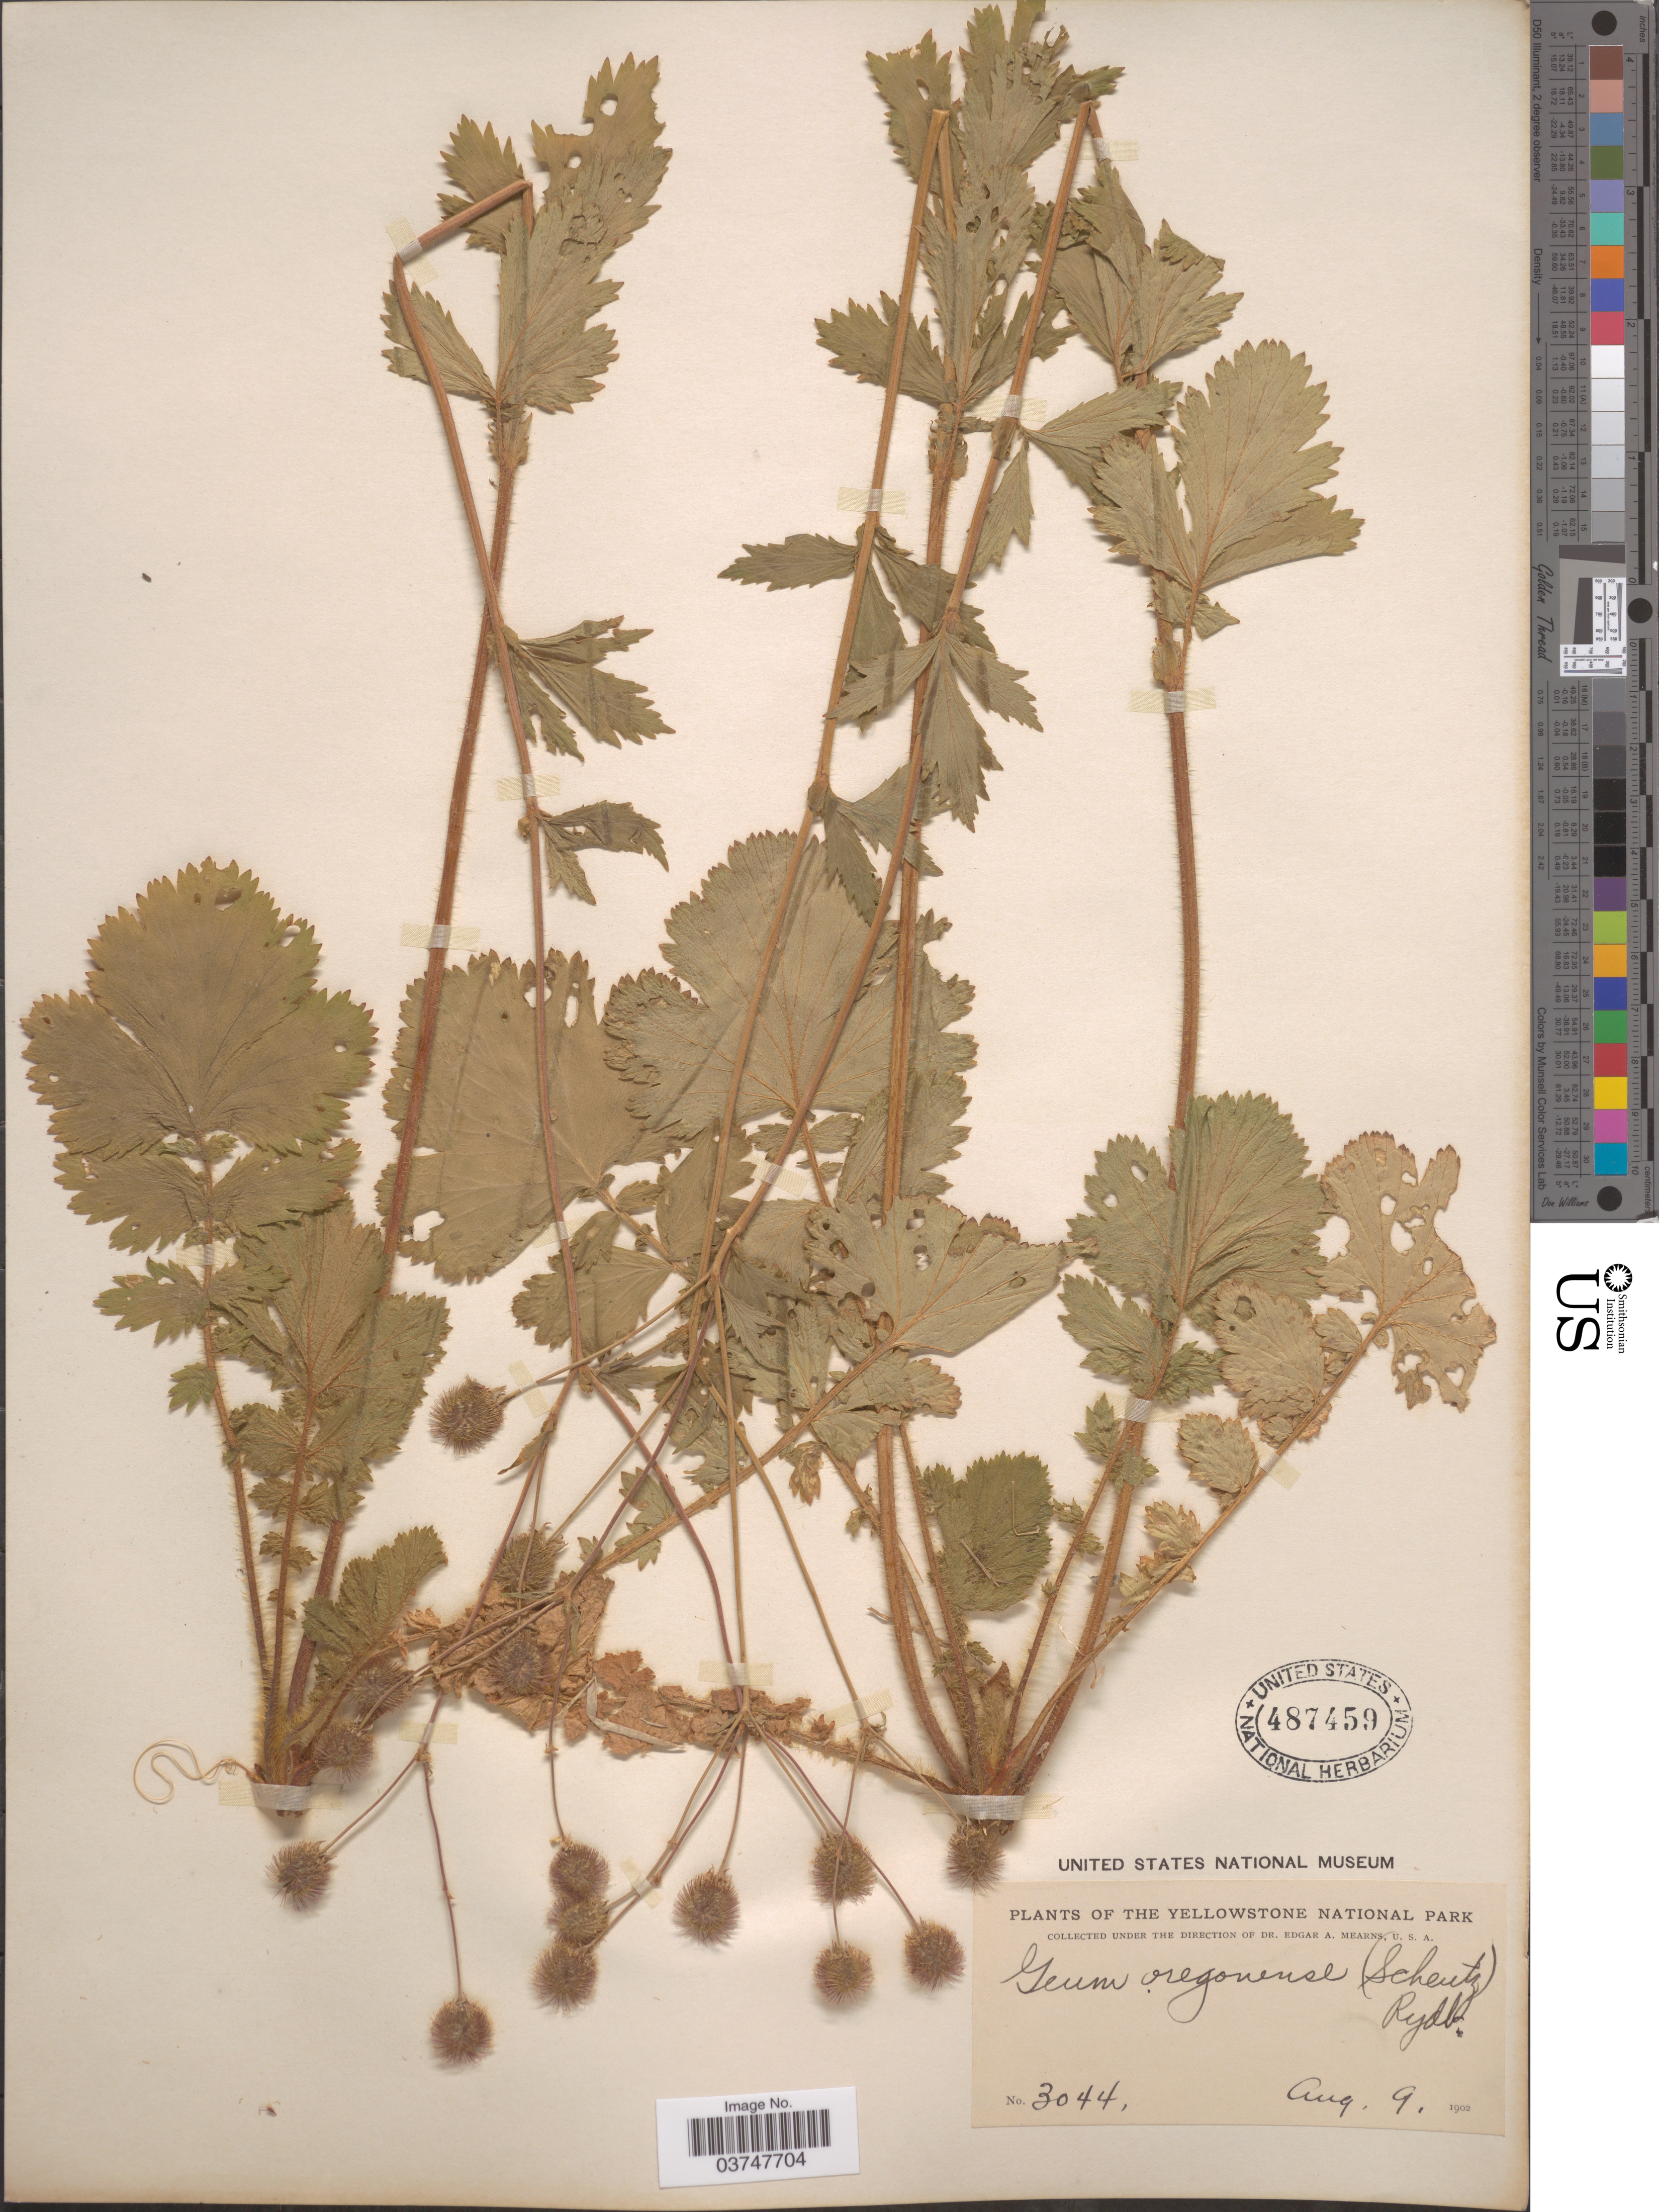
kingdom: Plantae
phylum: Tracheophyta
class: Magnoliopsida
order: Rosales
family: Rosaceae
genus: Geum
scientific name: Geum oregonense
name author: Rydb.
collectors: E. A. Mearns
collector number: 3044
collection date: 1902-08-09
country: United States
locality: The Yellowstone National Park.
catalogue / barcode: US 487459